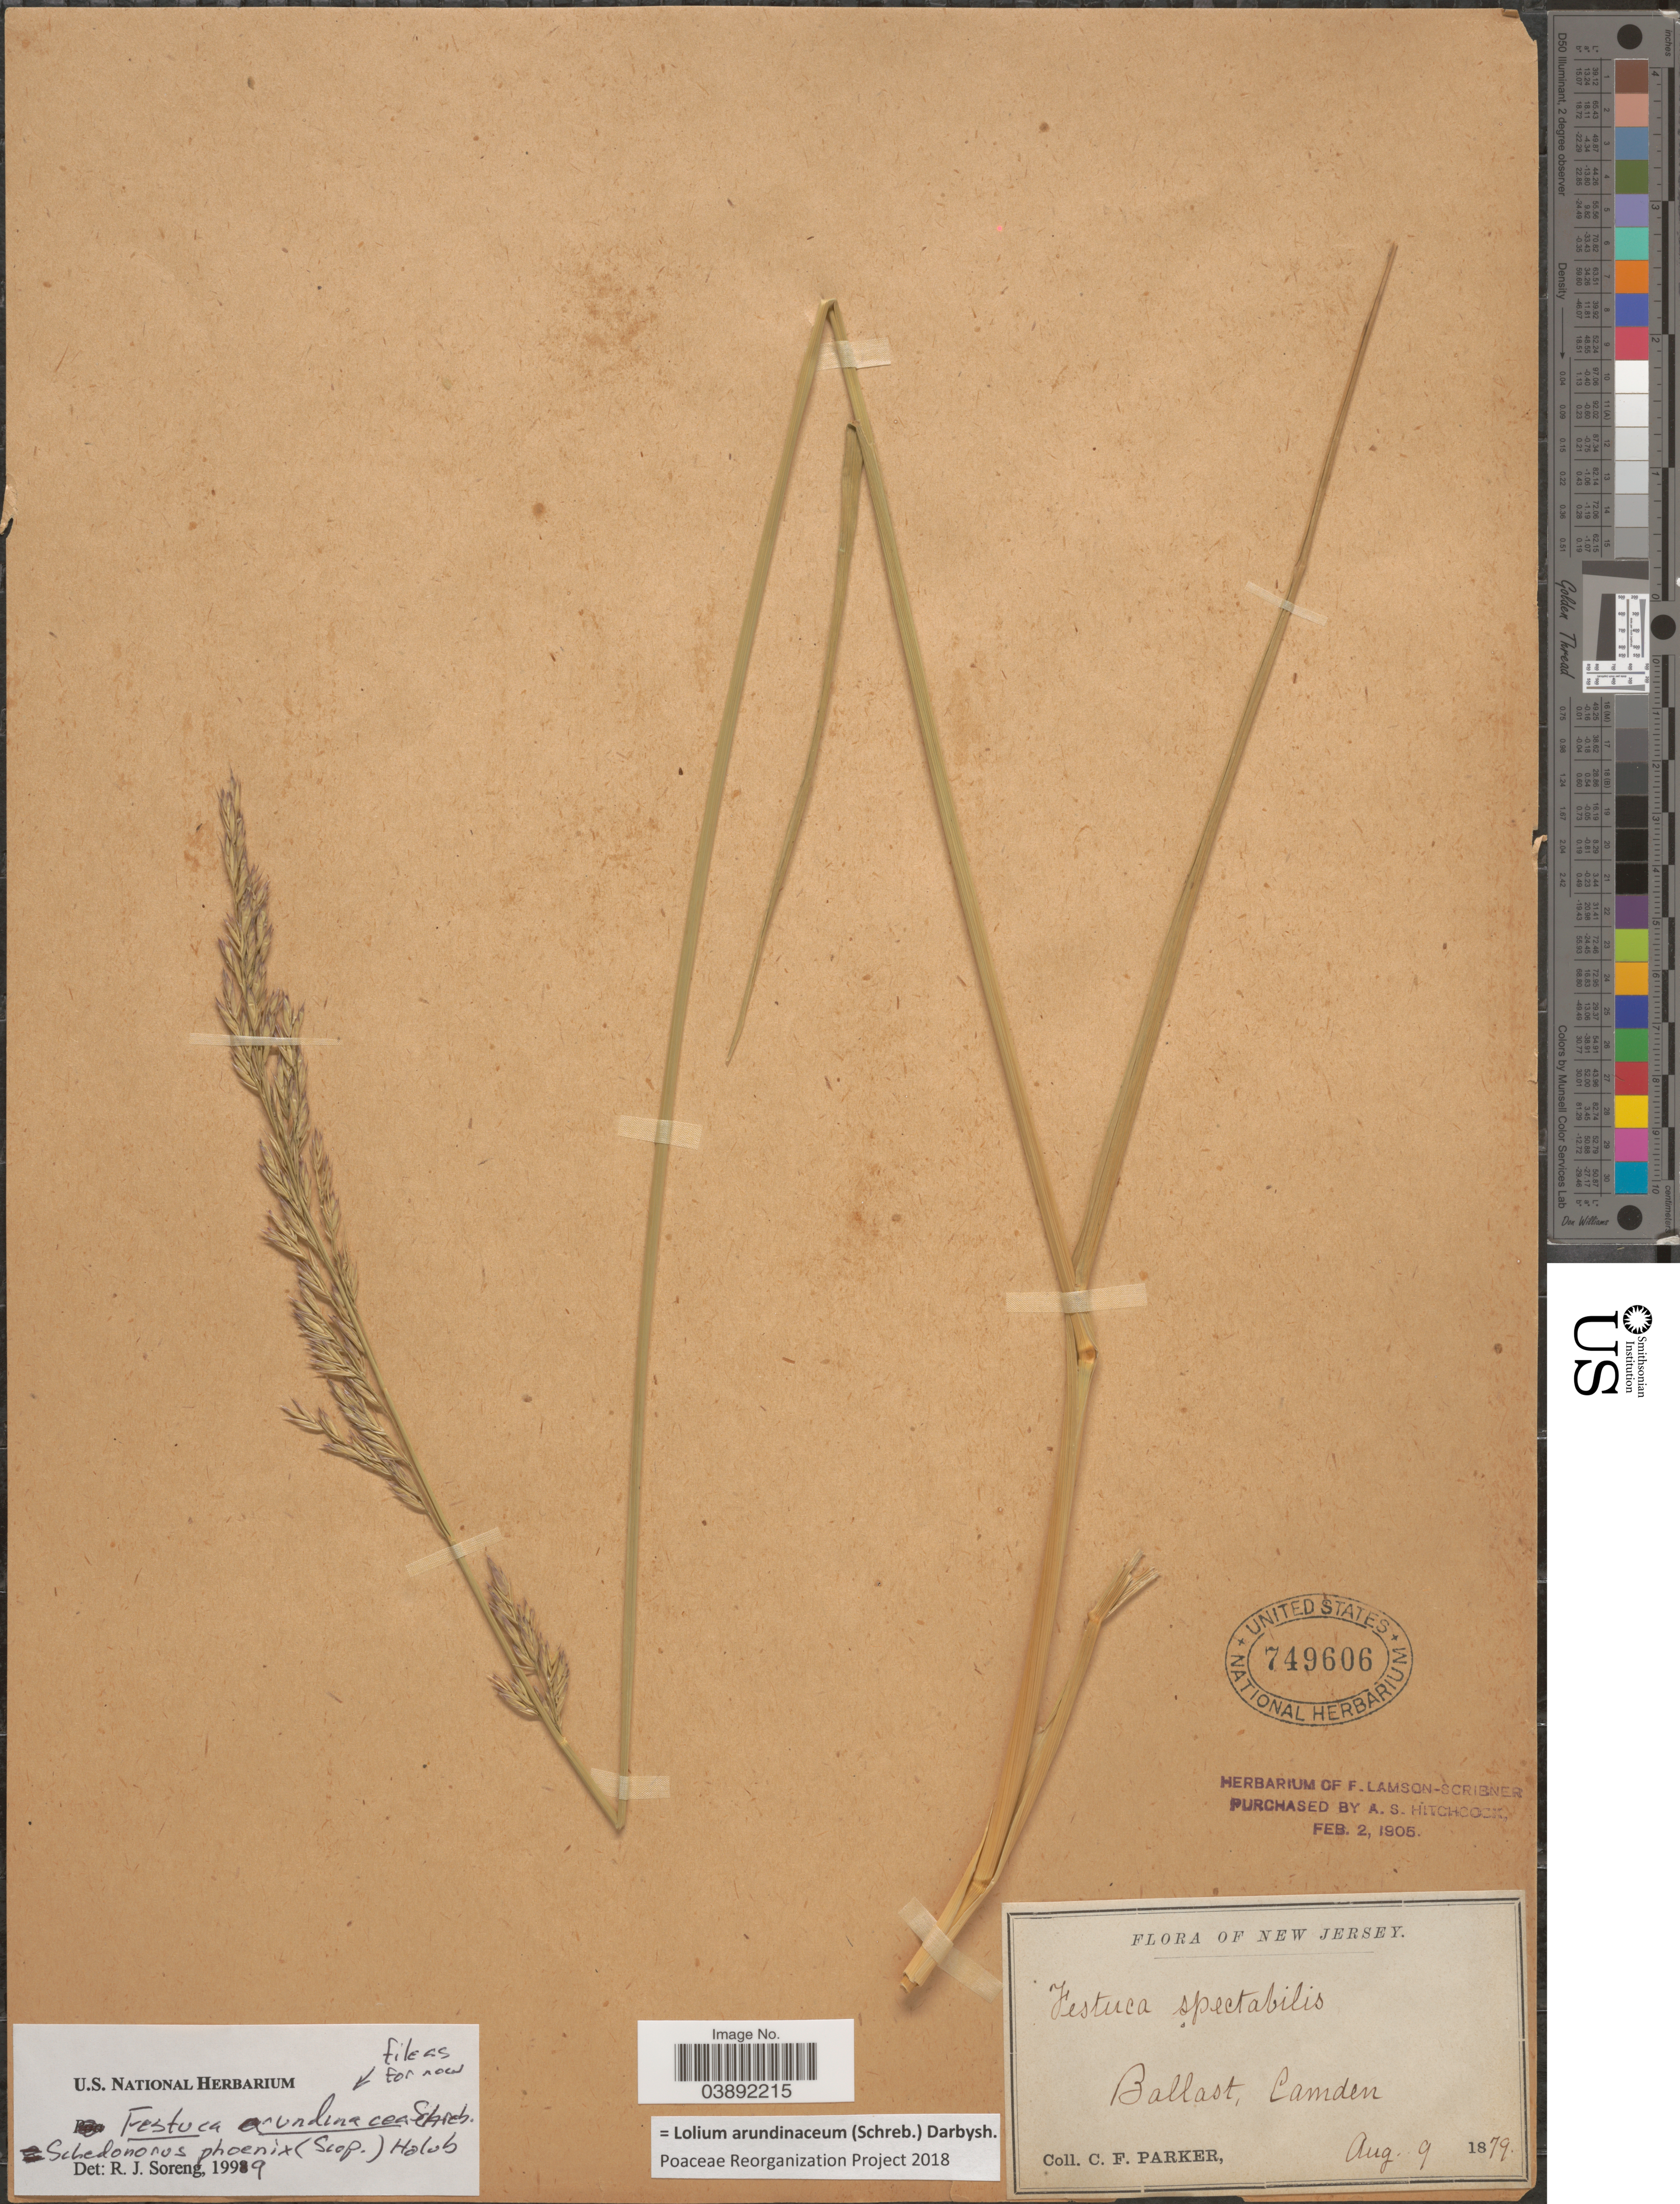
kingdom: Plantae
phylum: Tracheophyta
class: Liliopsida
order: Poales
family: Poaceae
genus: Lolium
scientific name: Lolium arundinaceum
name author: (Schreb.) Darbysh.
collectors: C. F. Parker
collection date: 1879-08-09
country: United States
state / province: New Jersey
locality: Ballast, Camden.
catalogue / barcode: US 749606